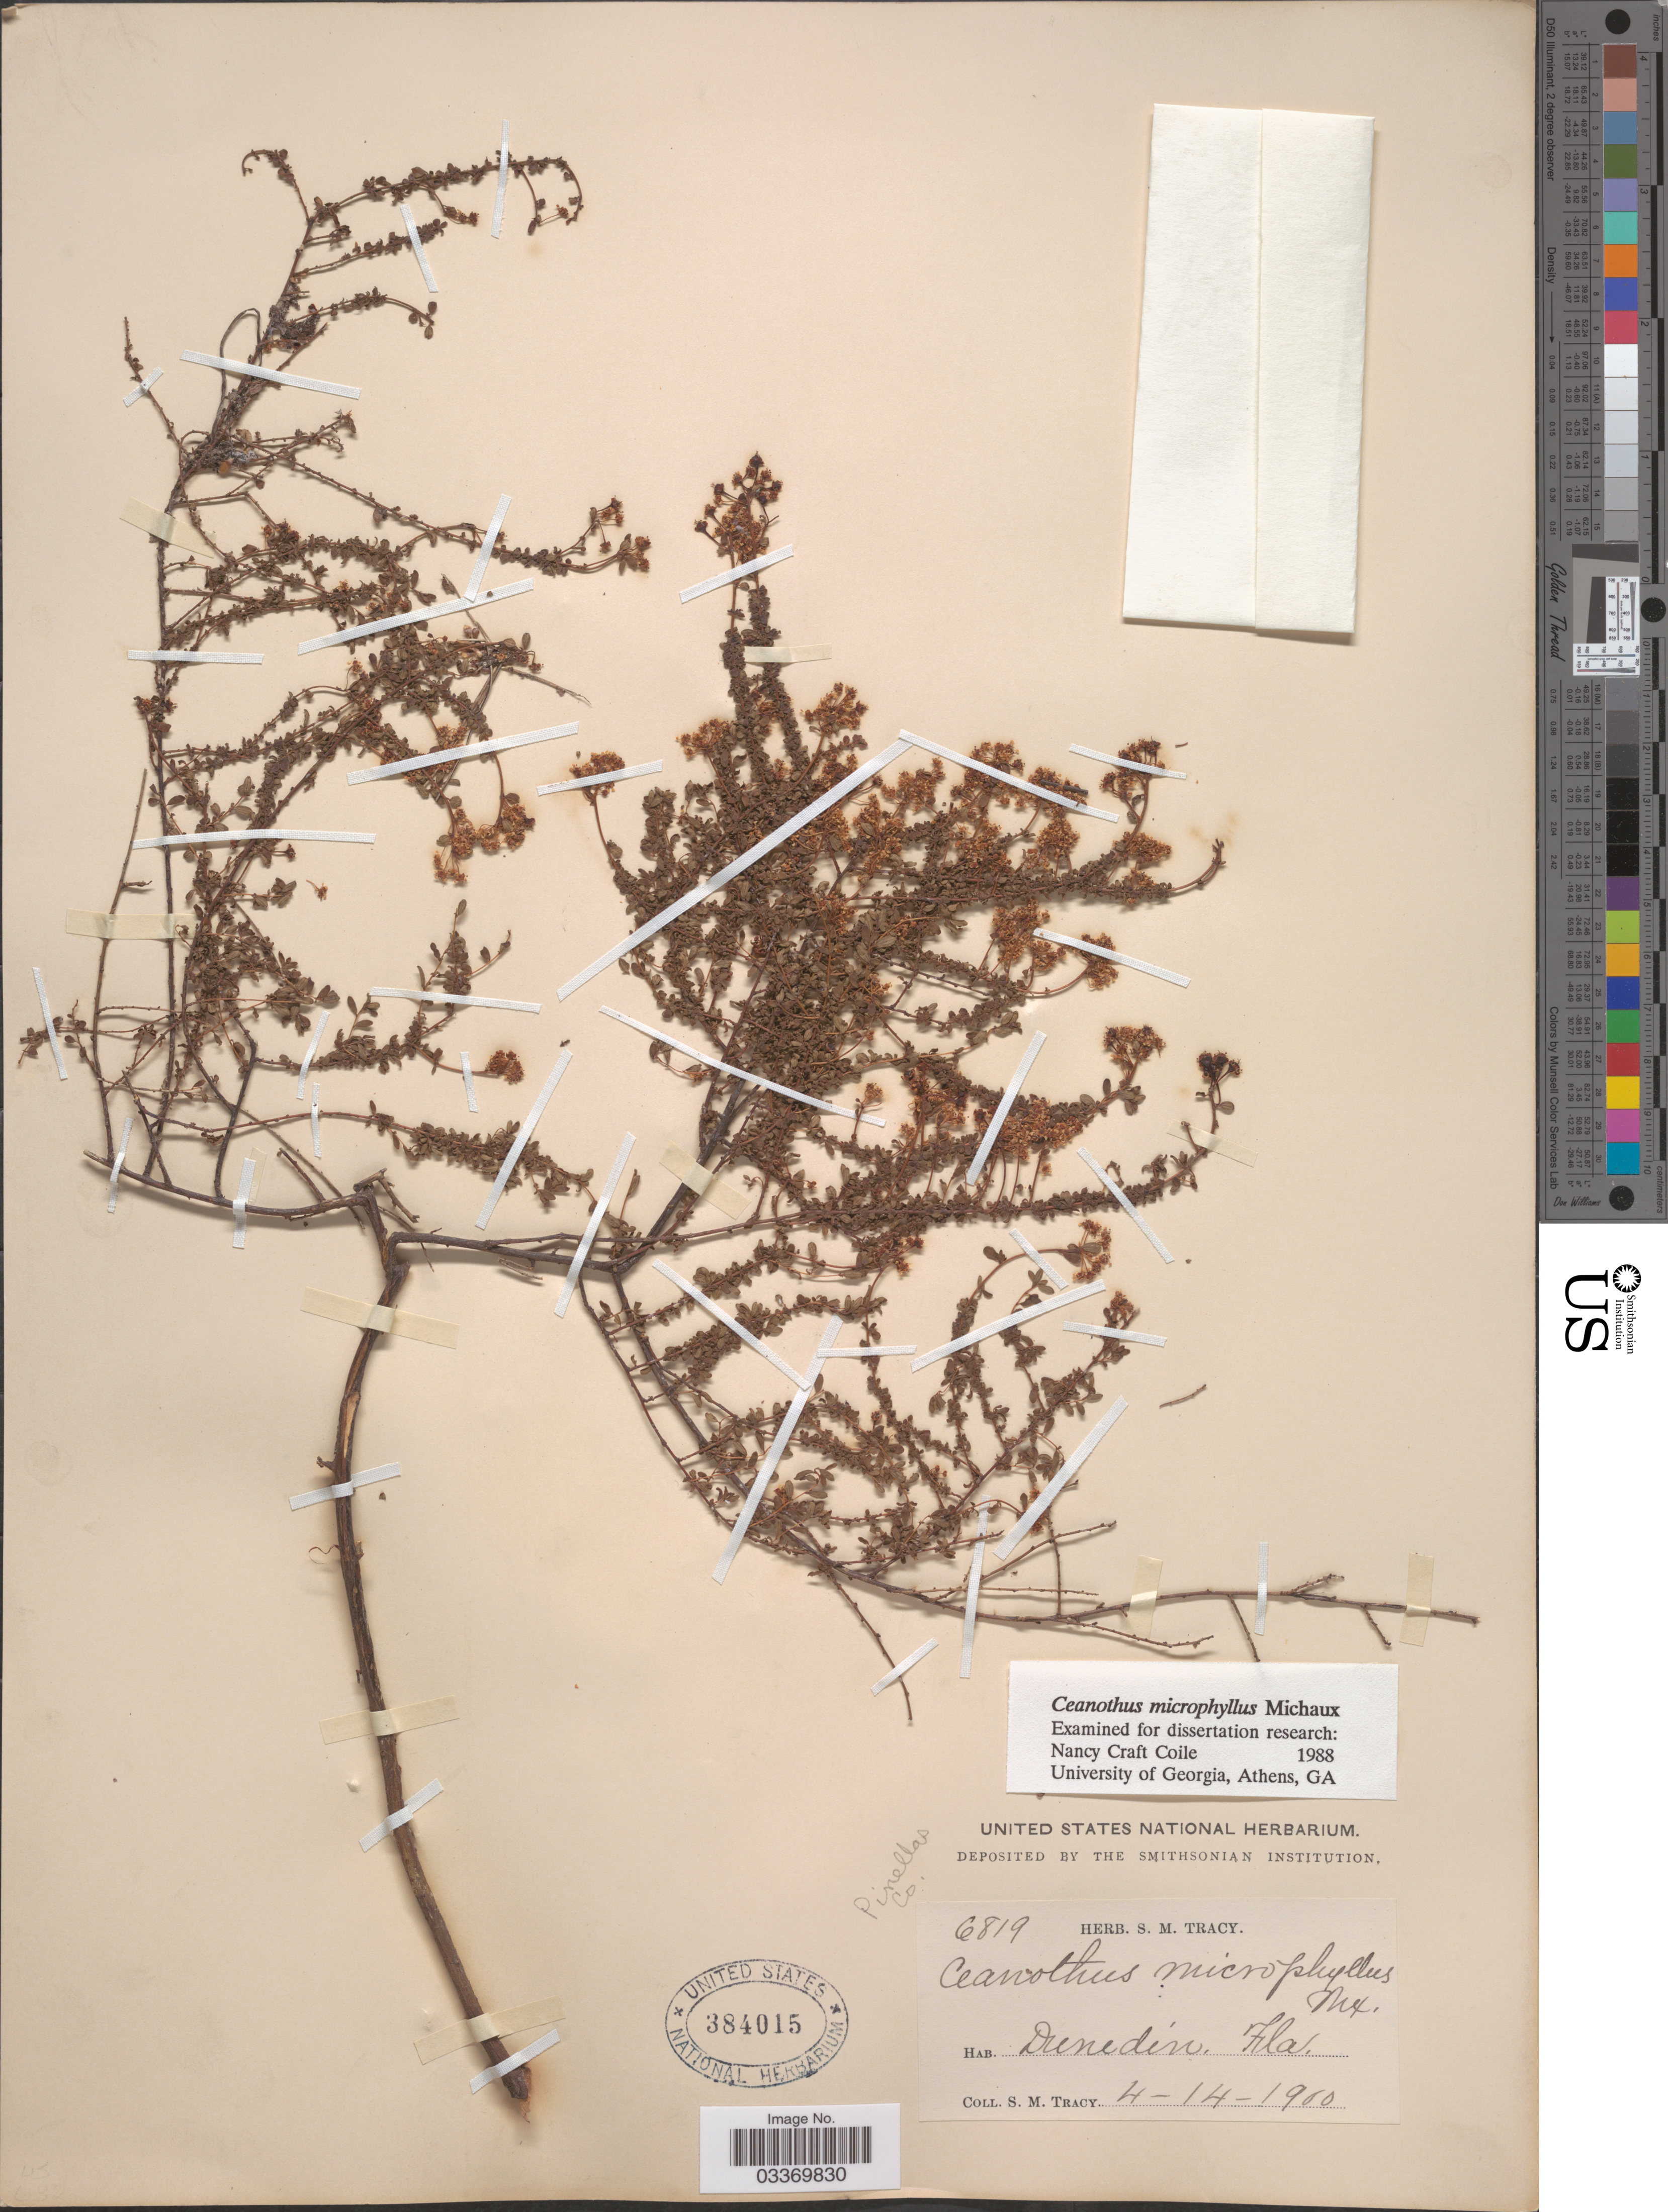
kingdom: Plantae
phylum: Tracheophyta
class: Magnoliopsida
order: Rosales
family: Rhamnaceae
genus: Ceanothus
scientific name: Ceanothus microphyllus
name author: Michx.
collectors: S. M. Tracy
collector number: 6819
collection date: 1900-04-14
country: United States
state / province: Florida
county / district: Pinellas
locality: Dunedin. Pinellas Co.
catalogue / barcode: US 384015